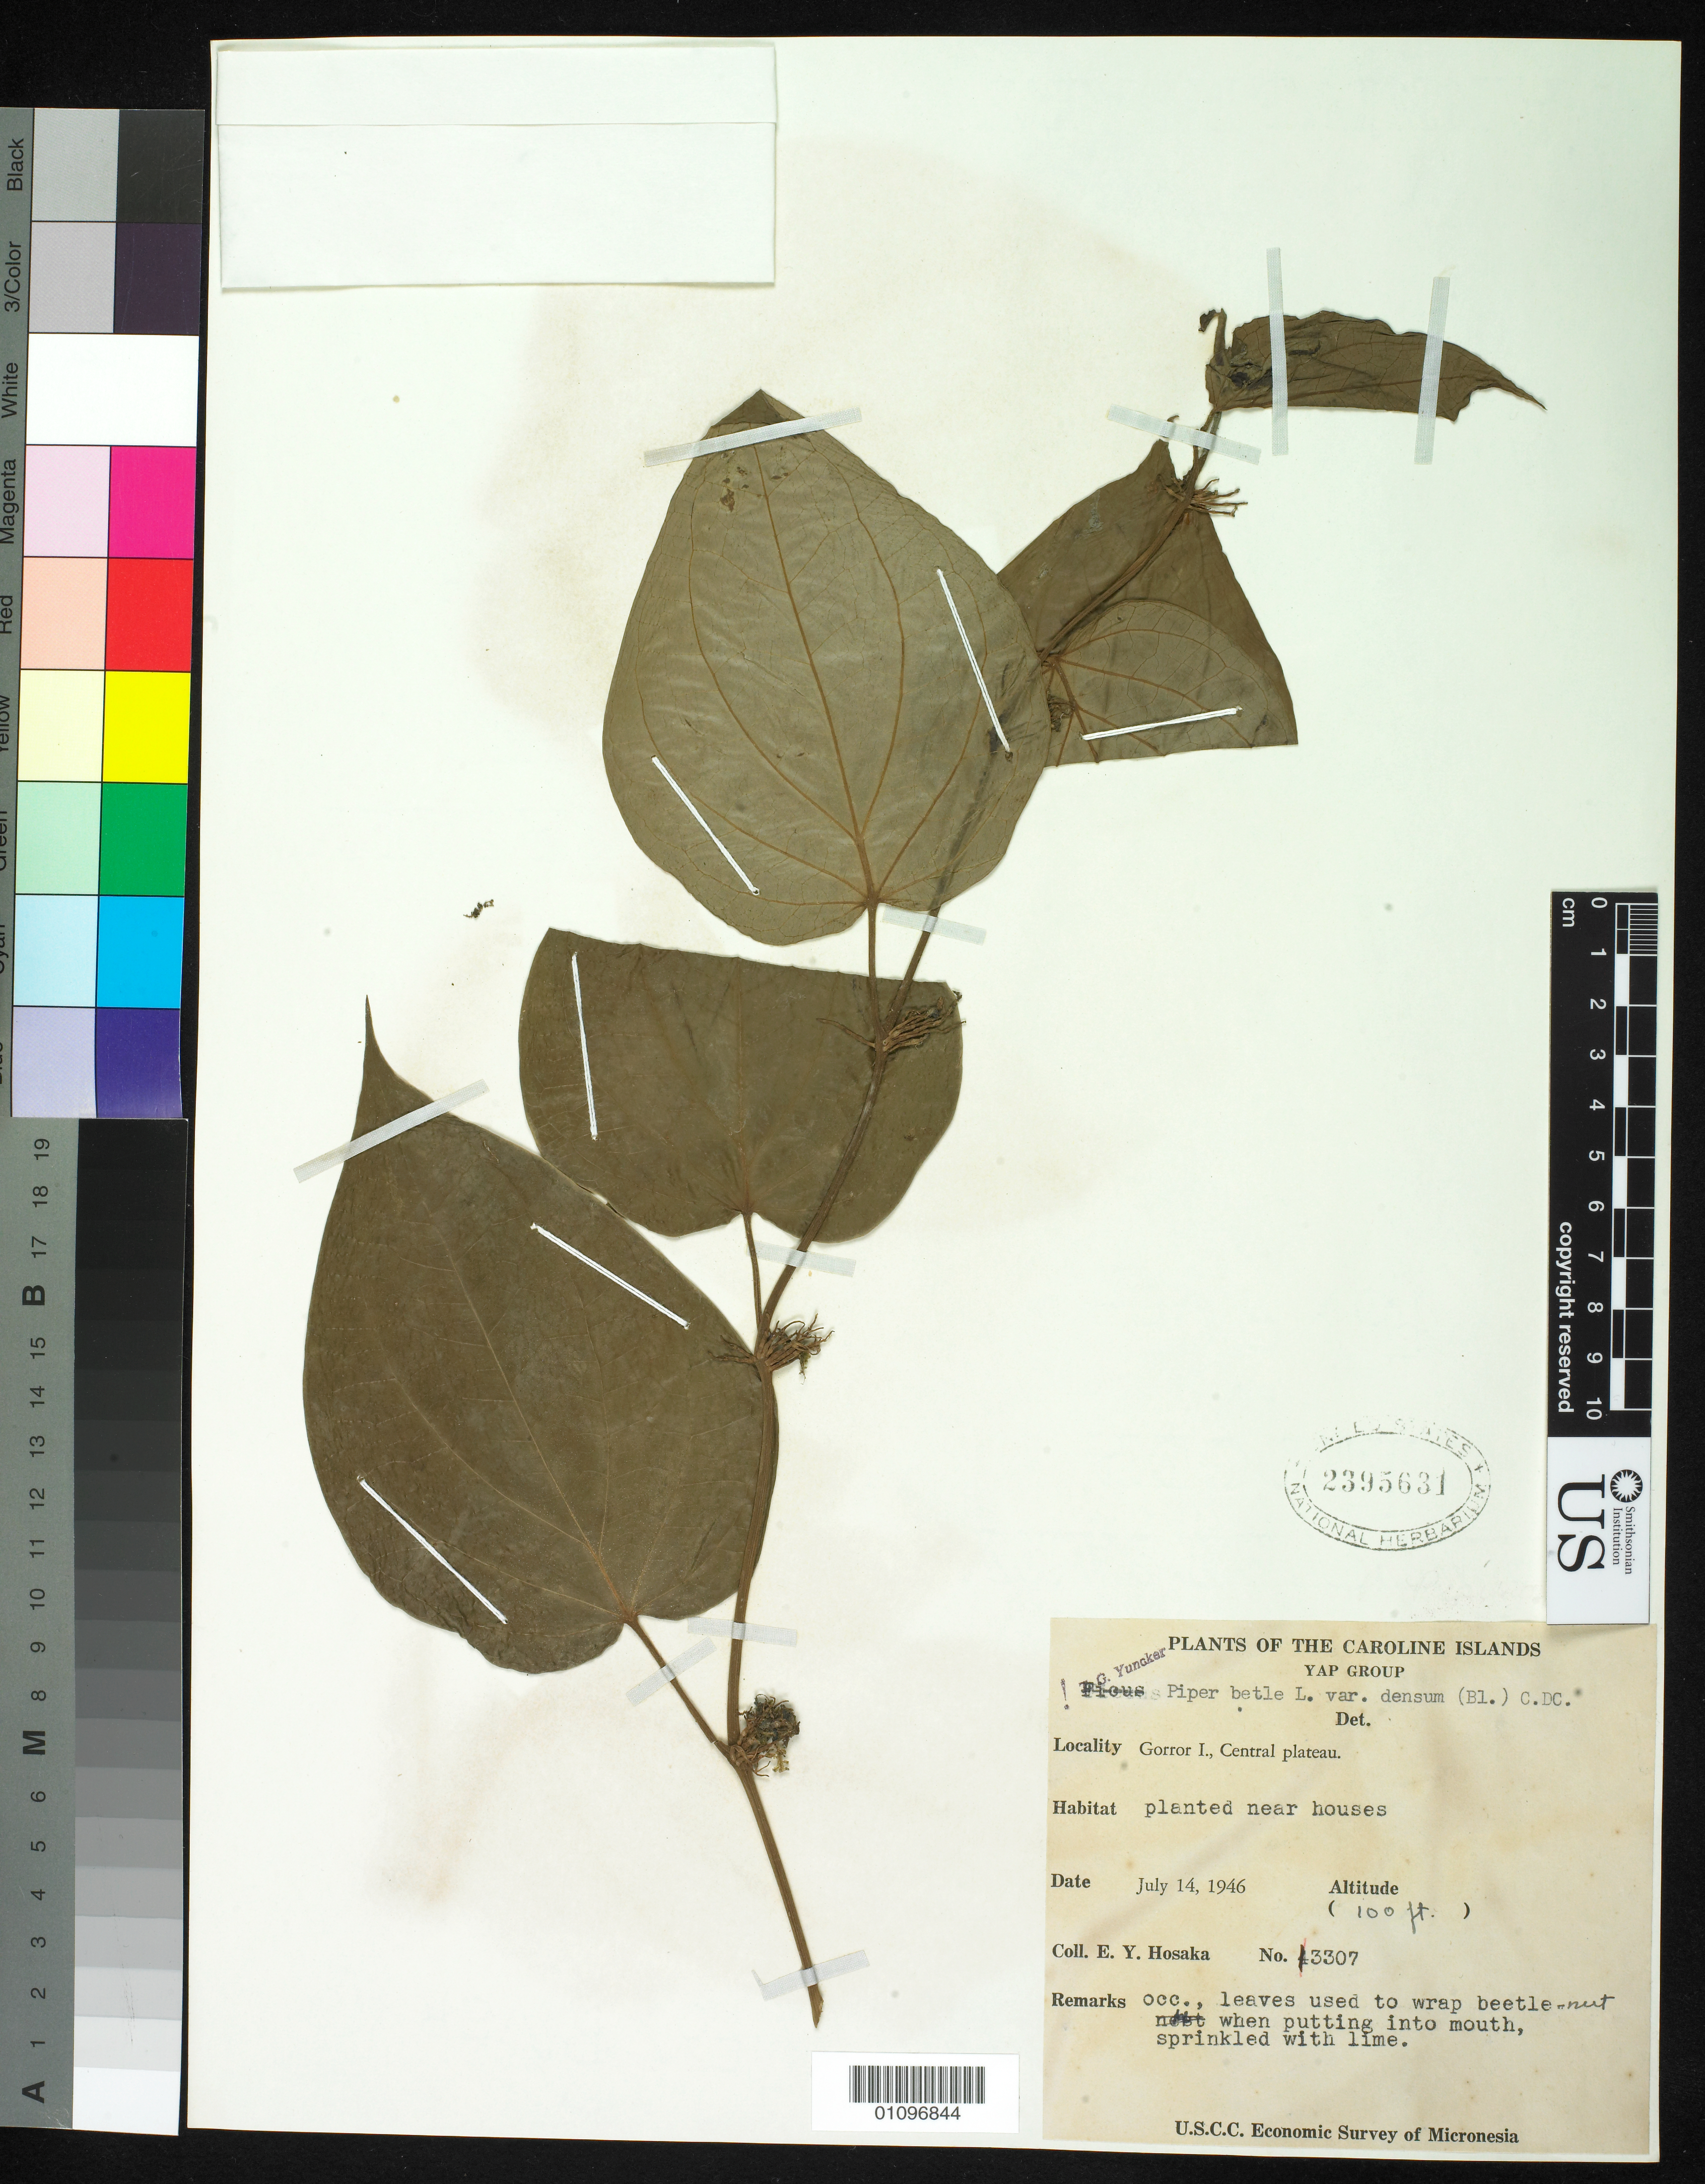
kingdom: Plantae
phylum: Tracheophyta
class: Magnoliopsida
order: Piperales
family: Piperaceae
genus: Piper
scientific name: Piper betle var. densum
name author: (Blume) C. DC.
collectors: E. Y. Hosaka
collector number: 13307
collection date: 1946-07-14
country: Micronesia, Federated States of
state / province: Yap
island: Yap Is.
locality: Gorror Islet, Central plateau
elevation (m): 30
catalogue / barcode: US 2395631